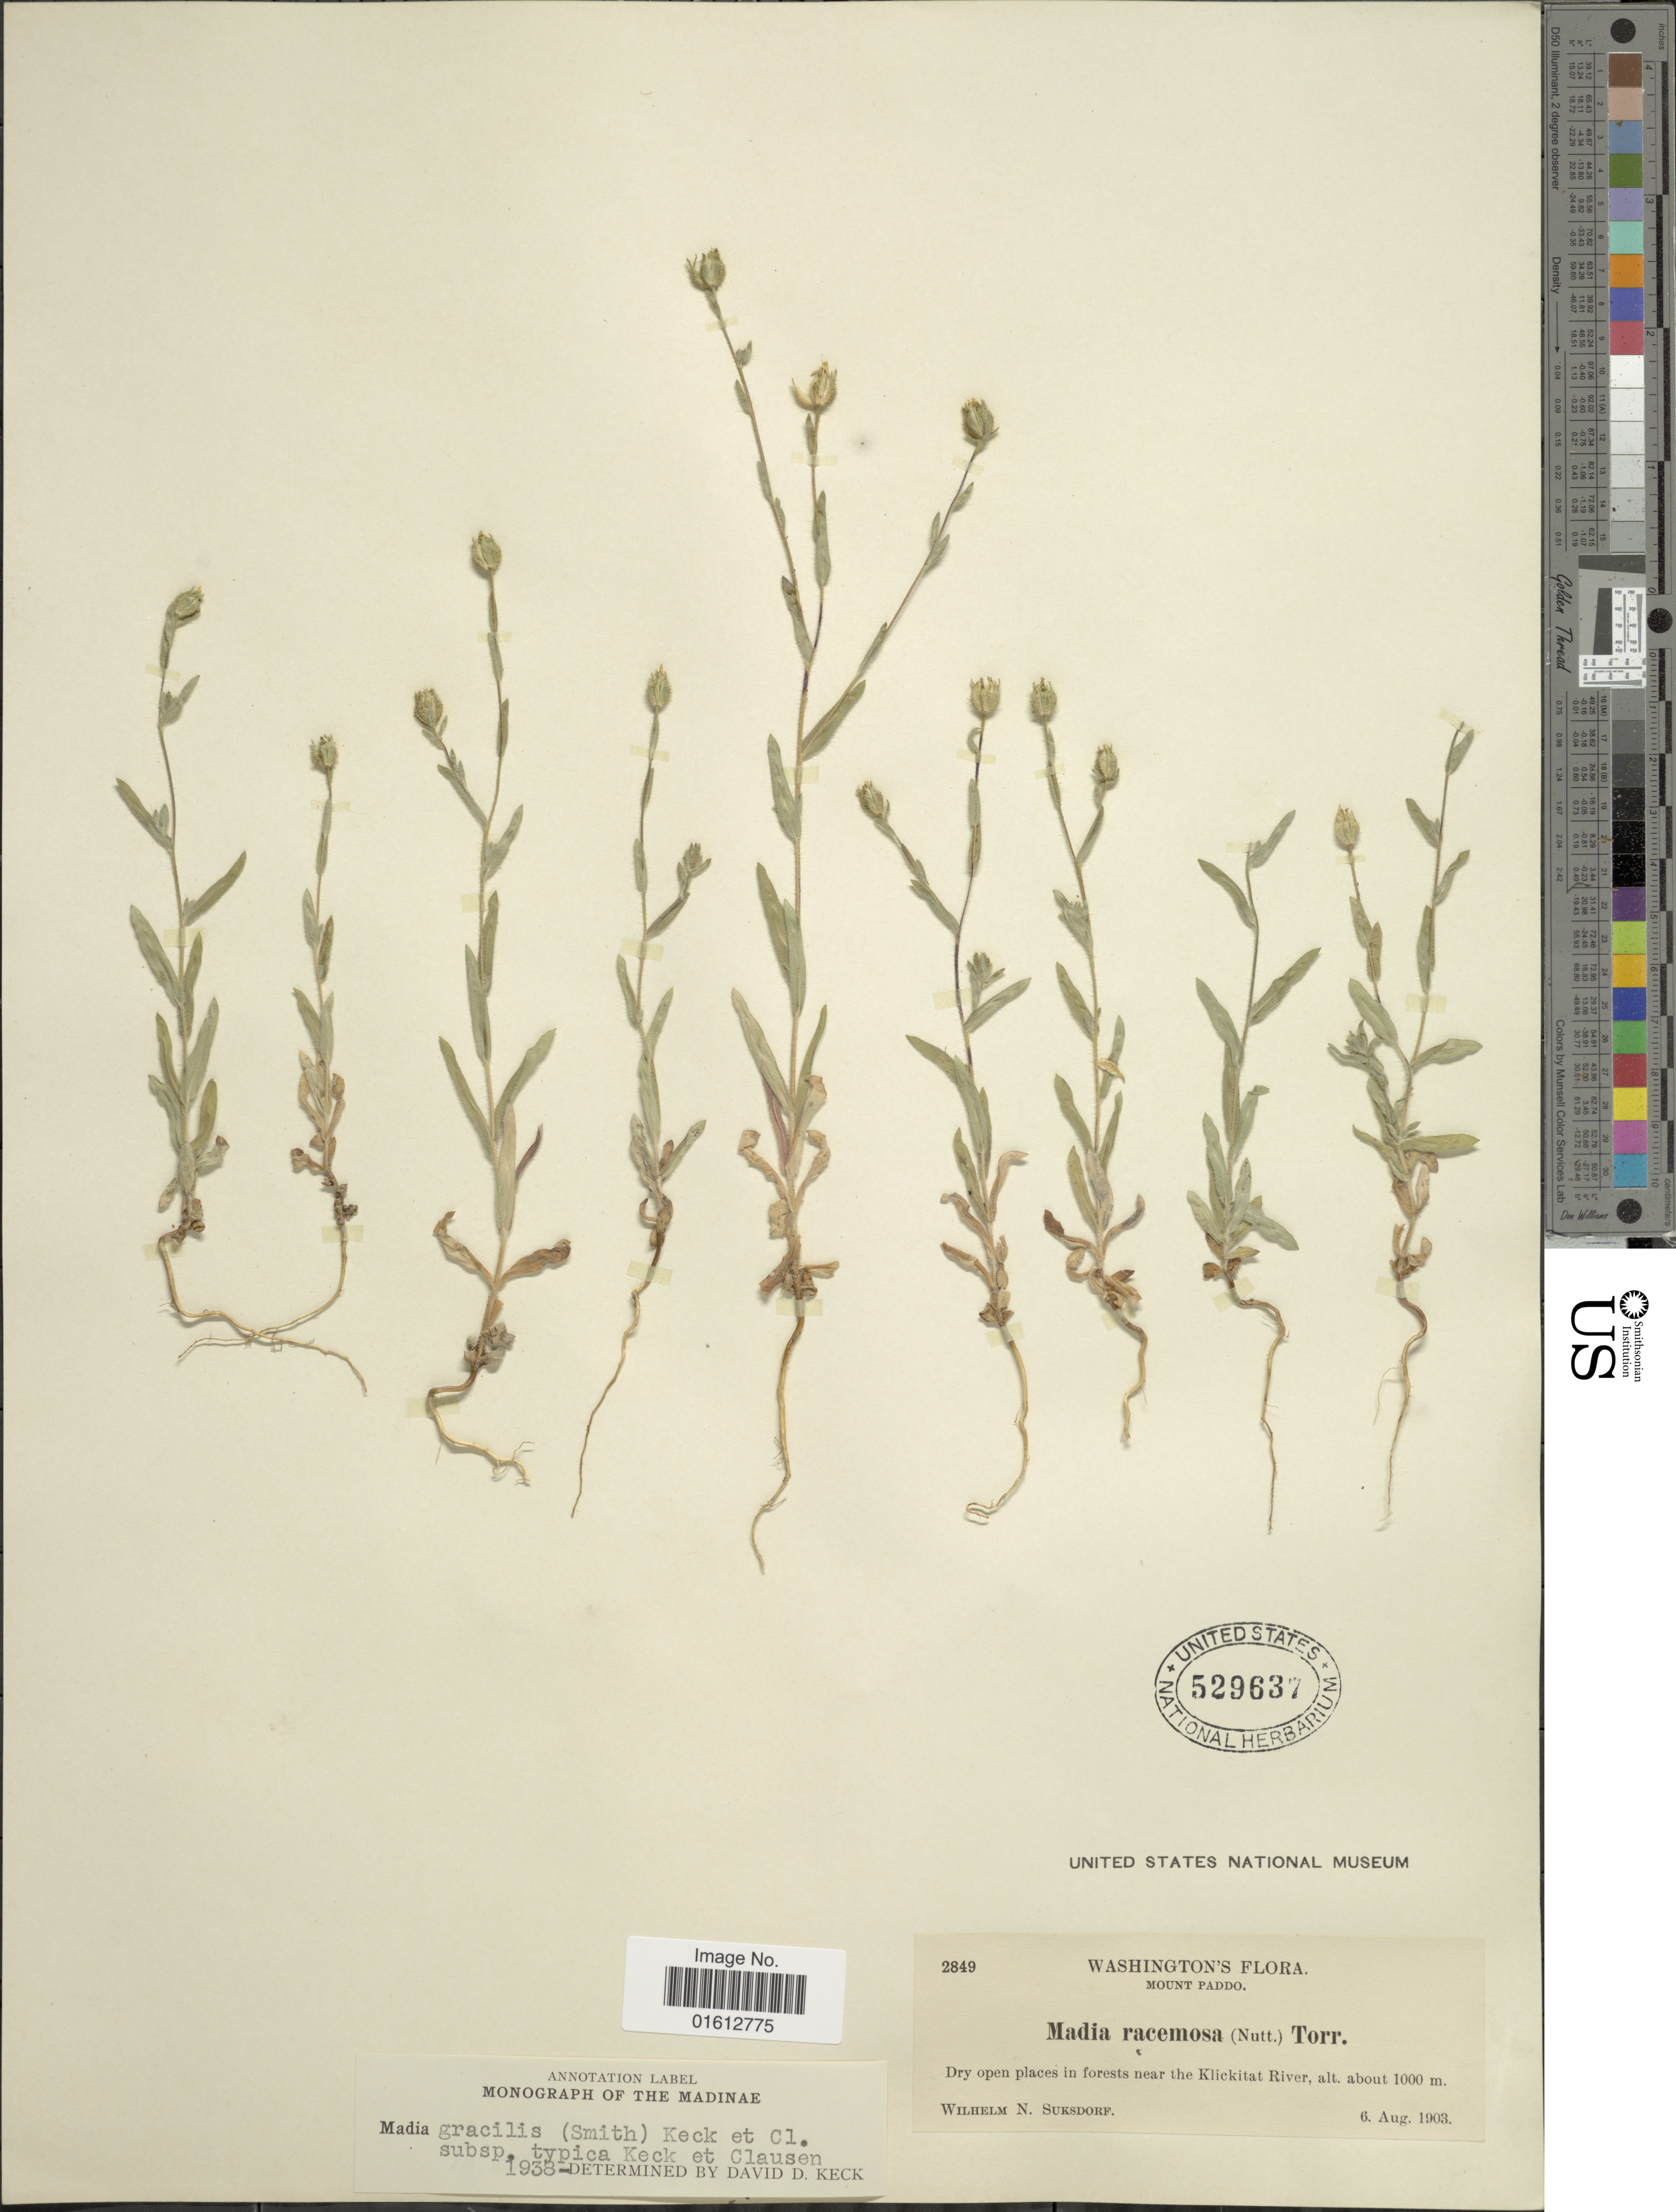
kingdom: Plantae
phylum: Tracheophyta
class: Magnoliopsida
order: Asterales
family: Asteraceae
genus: Madia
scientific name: Madia gracilis subsp. gracilis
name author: (Sm.) D.D. Keck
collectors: W. N. Suksdorf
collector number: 2849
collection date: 1903-08-06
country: United States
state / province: Washington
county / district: Klickitat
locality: Washington's, Mount Paddo, near the Klickitat River.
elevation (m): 1000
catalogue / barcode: US 529637